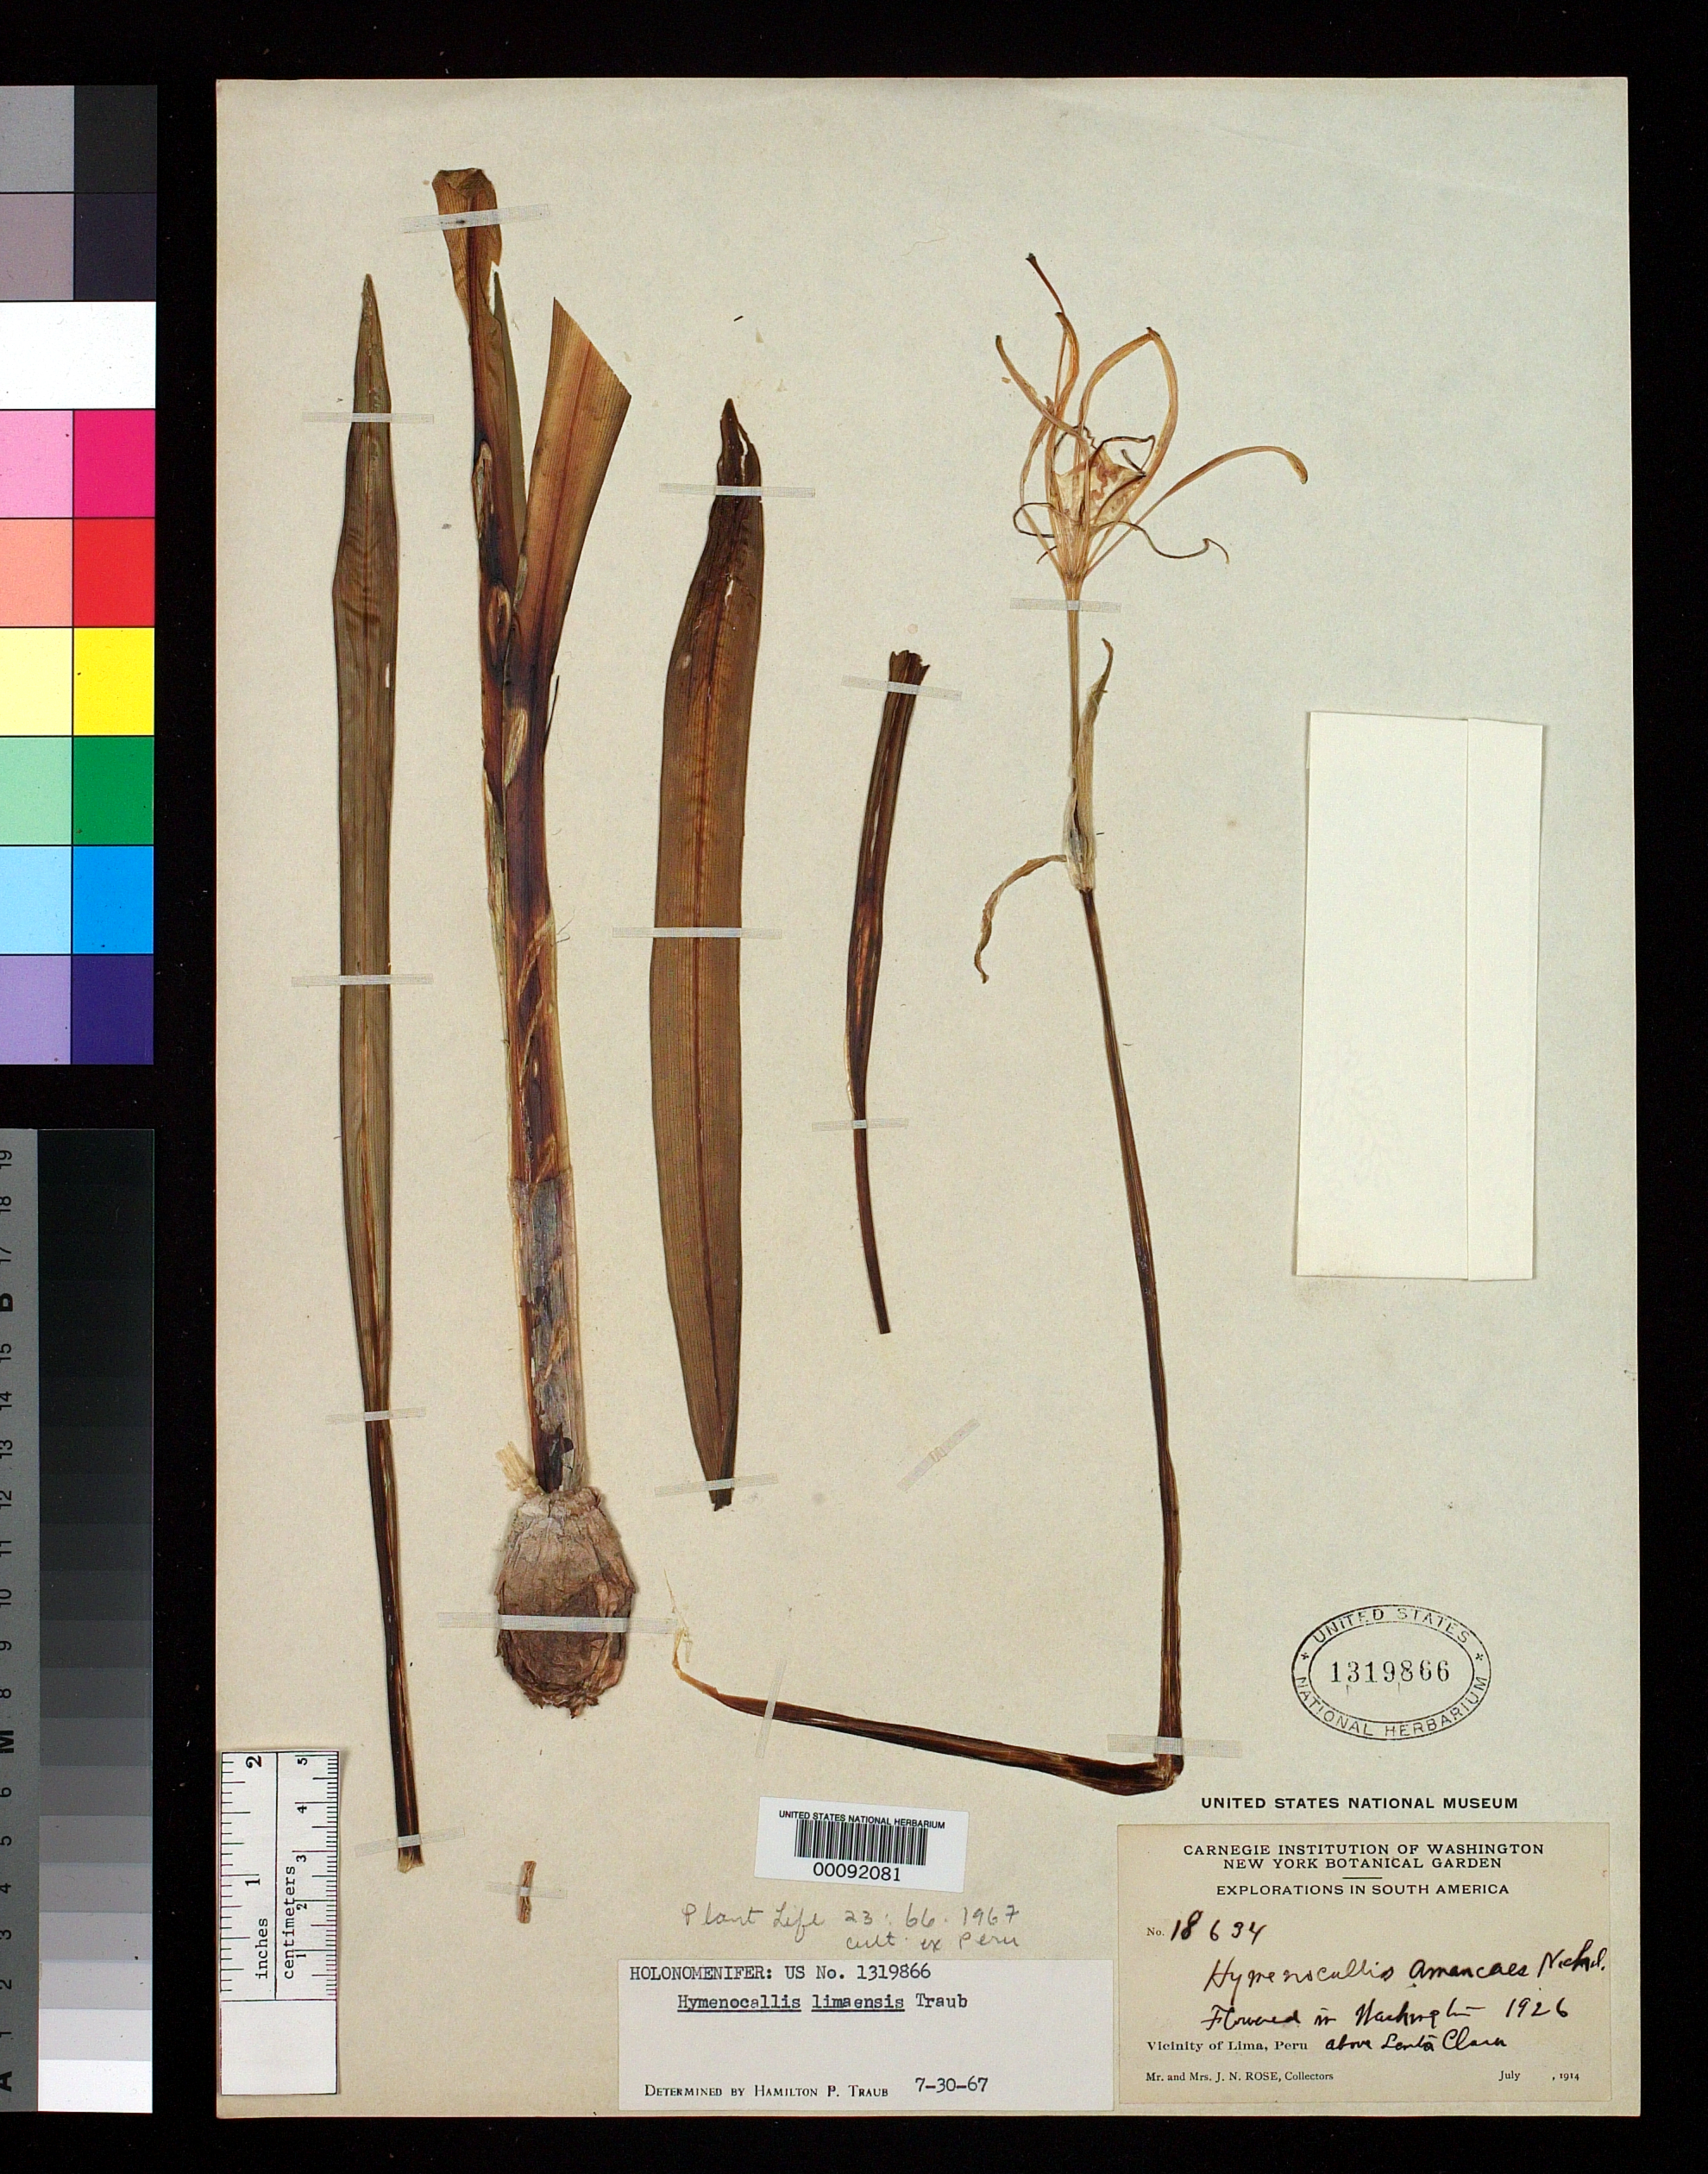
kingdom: Plantae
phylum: Tracheophyta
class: Liliopsida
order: Asparagales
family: Amaryllidaceae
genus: Hymenocallis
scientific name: Hymenocallis limaensis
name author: Traub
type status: Holotype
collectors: J. N. Rose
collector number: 18634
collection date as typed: Jul 1914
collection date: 1914-07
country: Peru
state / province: Lima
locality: Lima vicinity, above Santa Clara.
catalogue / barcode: US 1319866